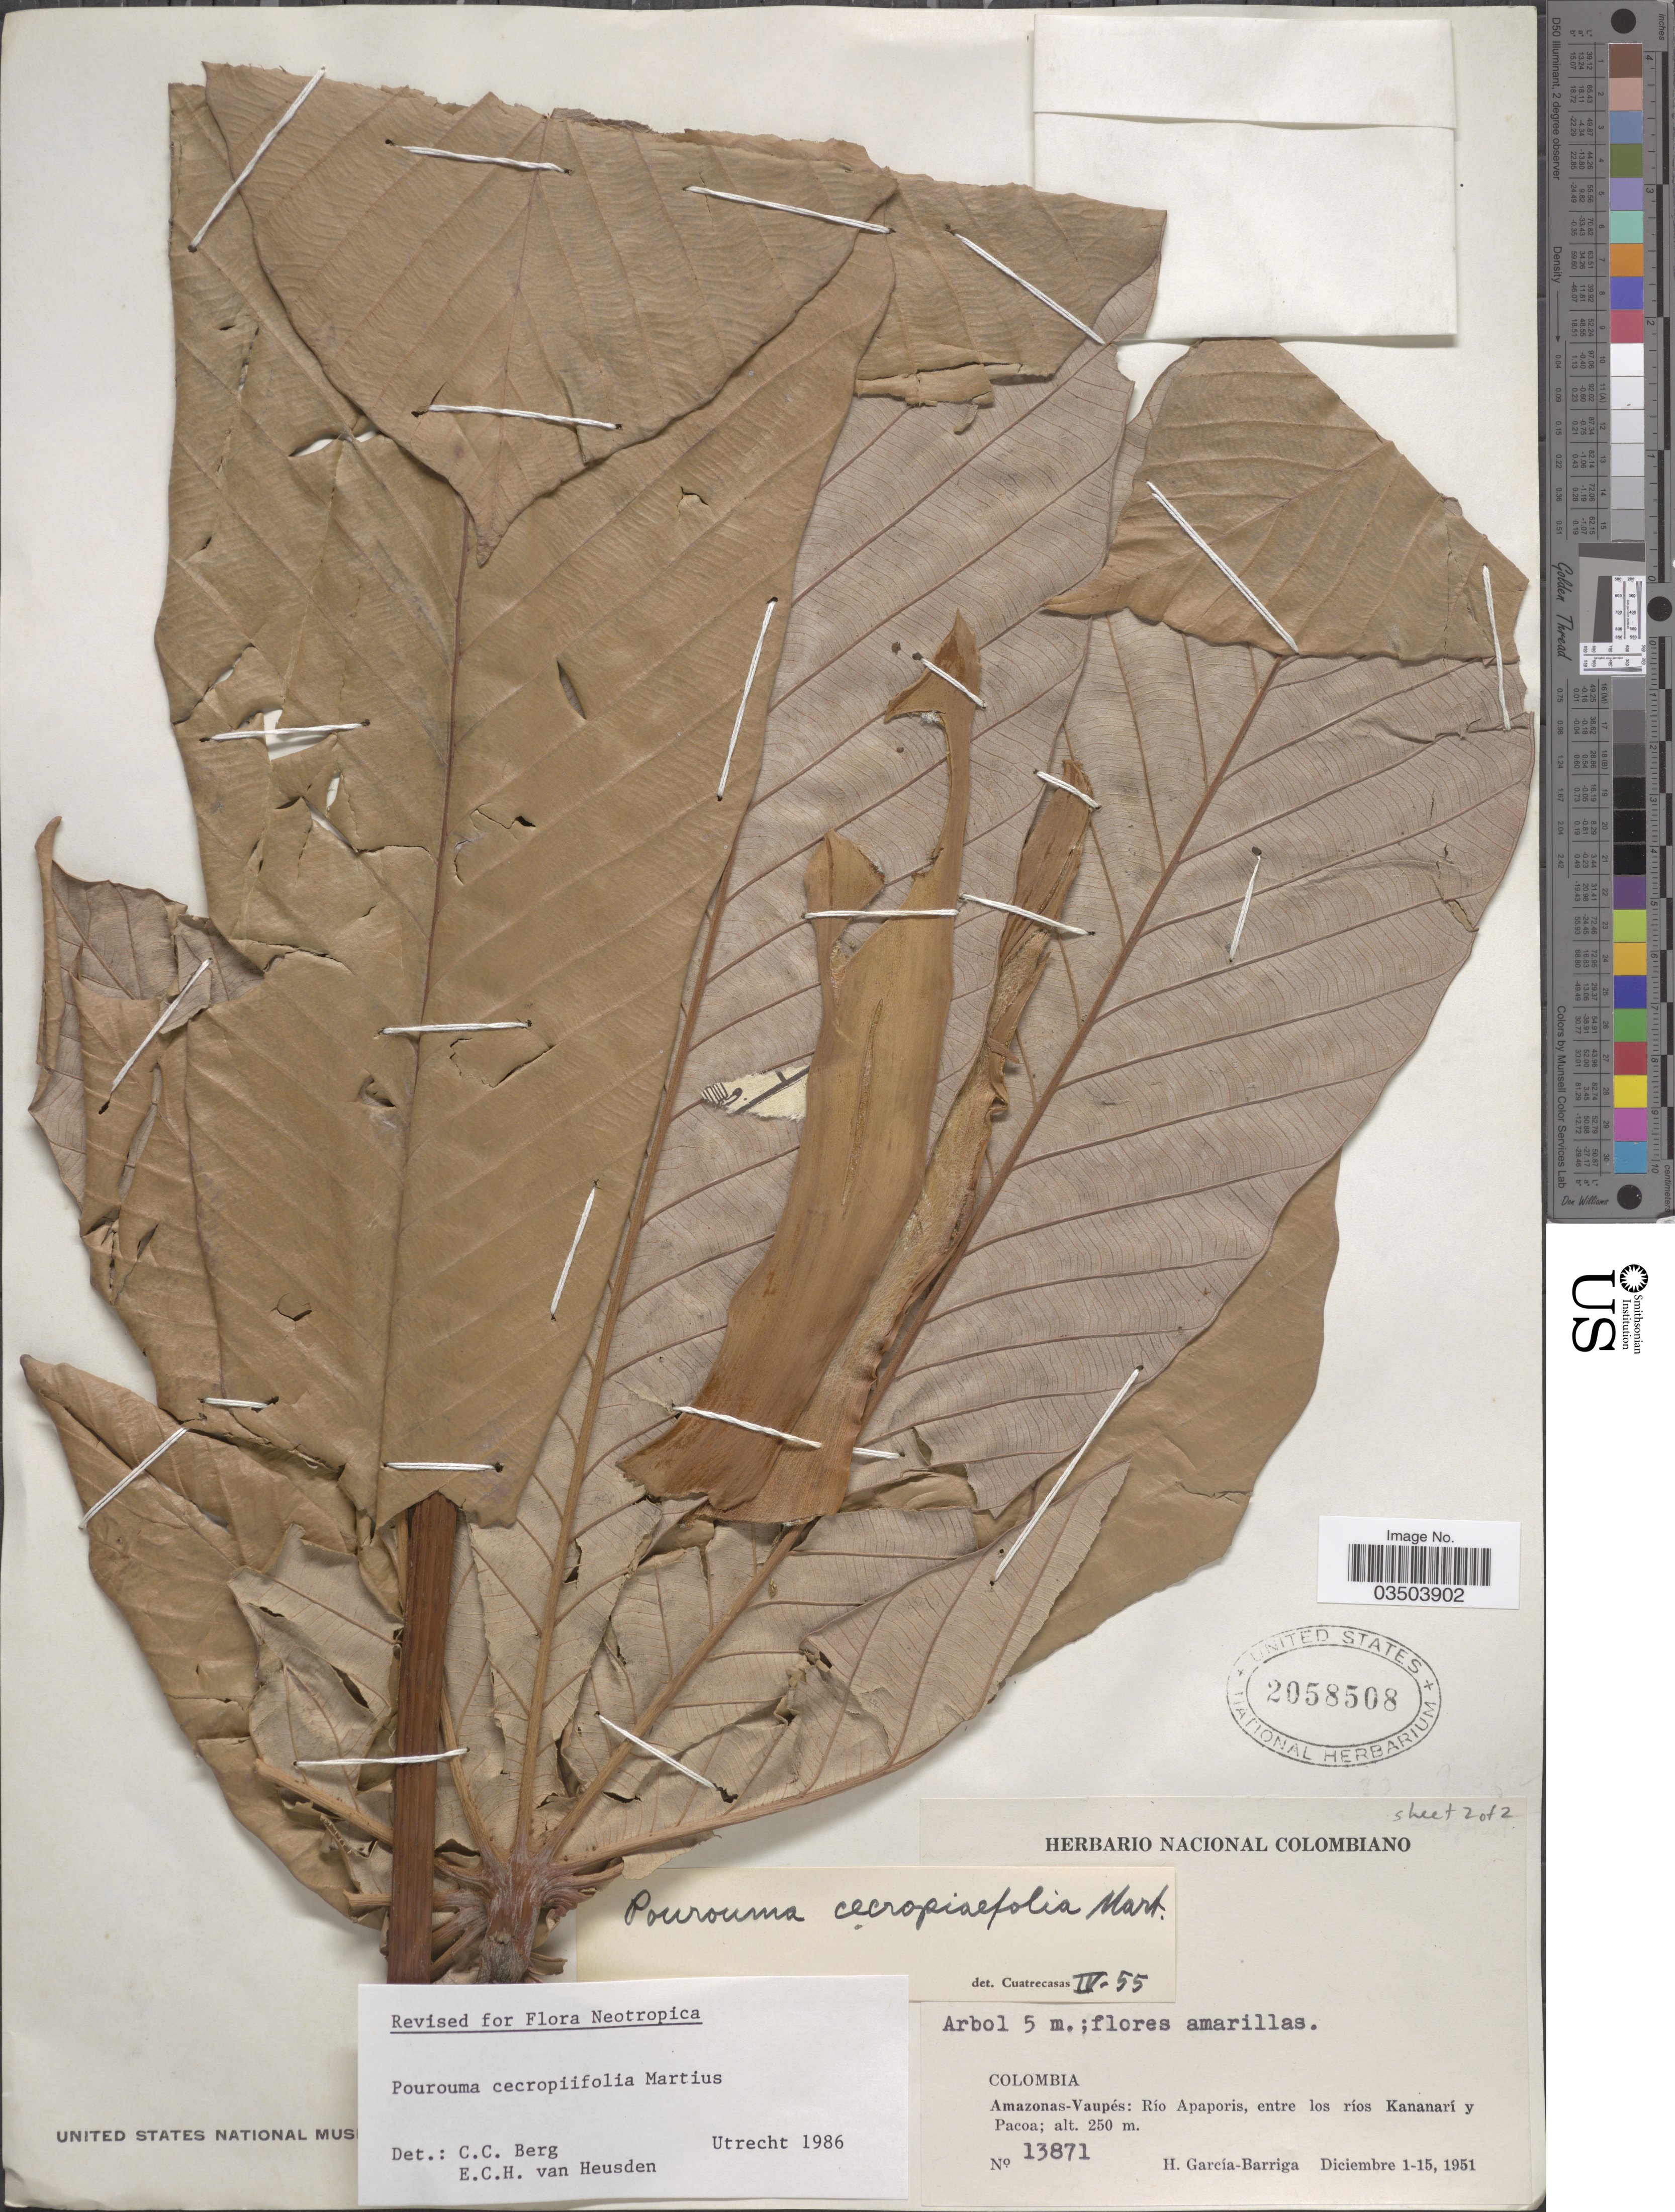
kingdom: Plantae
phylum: Tracheophyta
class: Magnoliopsida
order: Rosales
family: Urticaceae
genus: Pourouma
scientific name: Pourouma cecropiifolia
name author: Mart.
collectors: H. García Barriga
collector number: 13871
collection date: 1951-12-01/1951-12-15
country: Colombia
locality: Amazonas-Vaupés: Río Apaporis, entre los Ríos Kananarí y Pacoa.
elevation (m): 250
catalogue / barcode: US 2058508